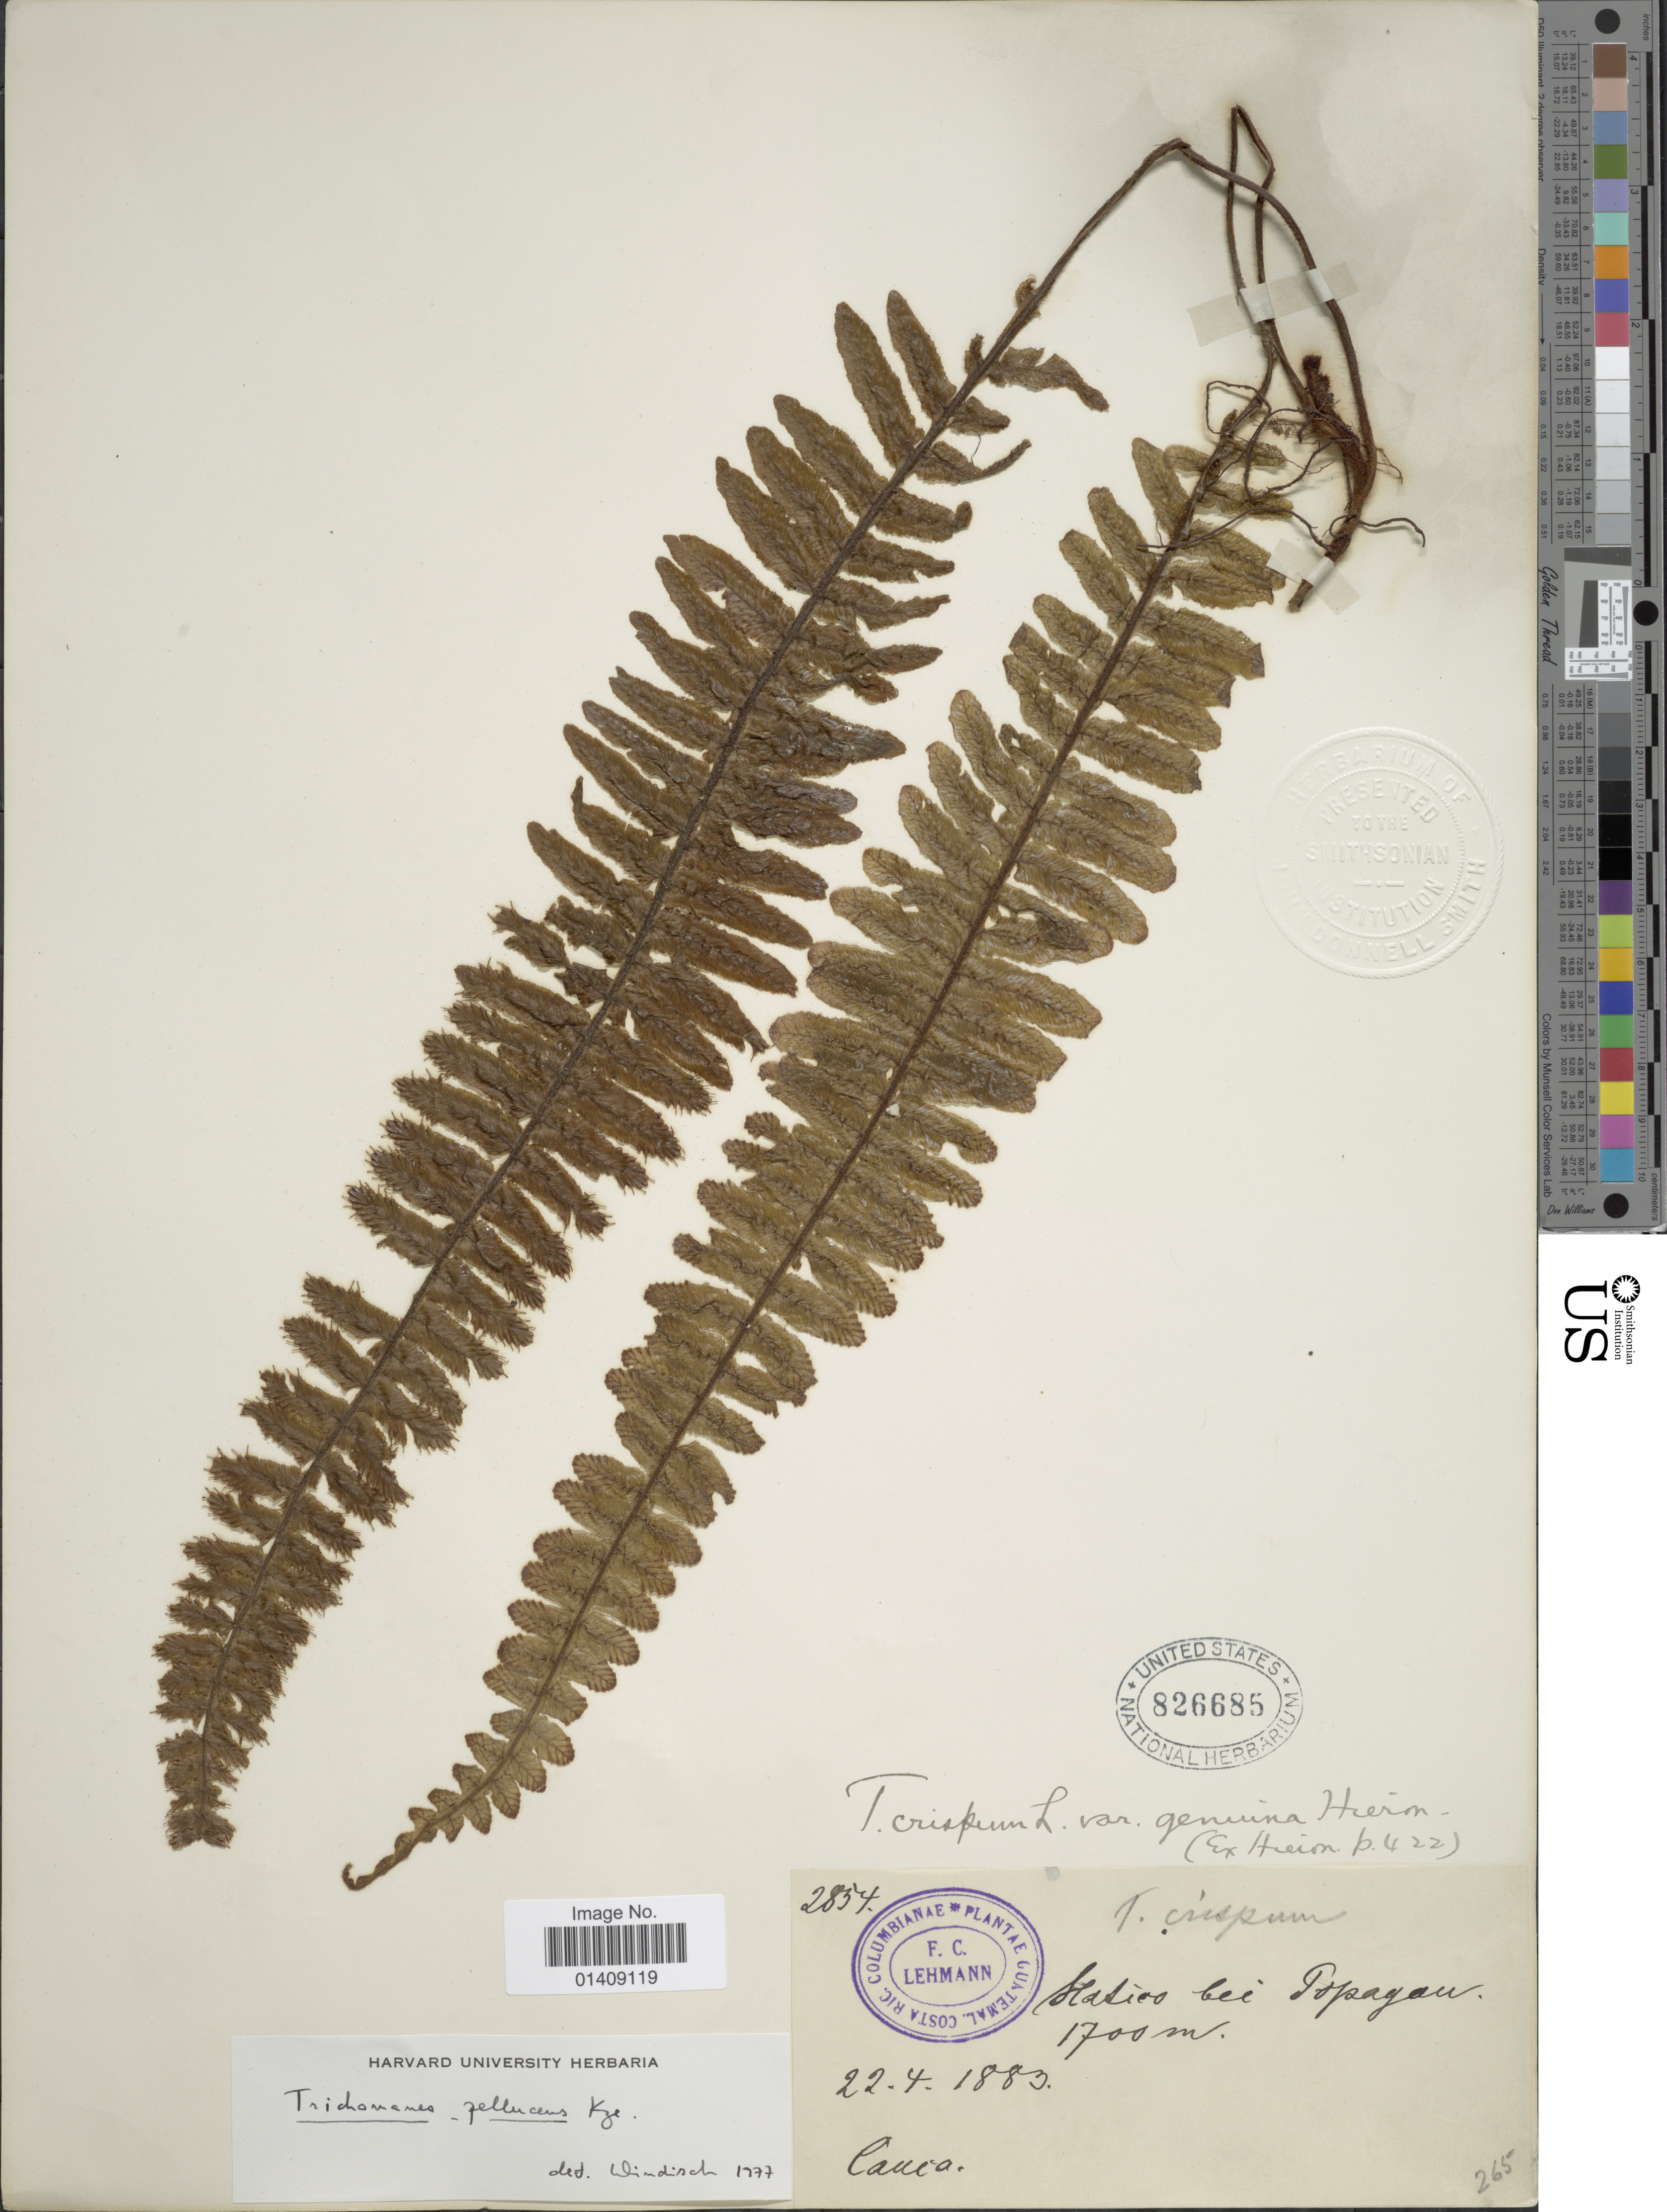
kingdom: Plantae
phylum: Tracheophyta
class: Polypodiopsida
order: Hymenophyllales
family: Hymenophyllaceae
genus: Trichomanes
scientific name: Trichomanes pellucens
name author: Kunze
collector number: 2834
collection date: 1883-04-22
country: Colombia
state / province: Cauca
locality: Hatico bei Popayan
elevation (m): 1700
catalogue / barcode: US 826685